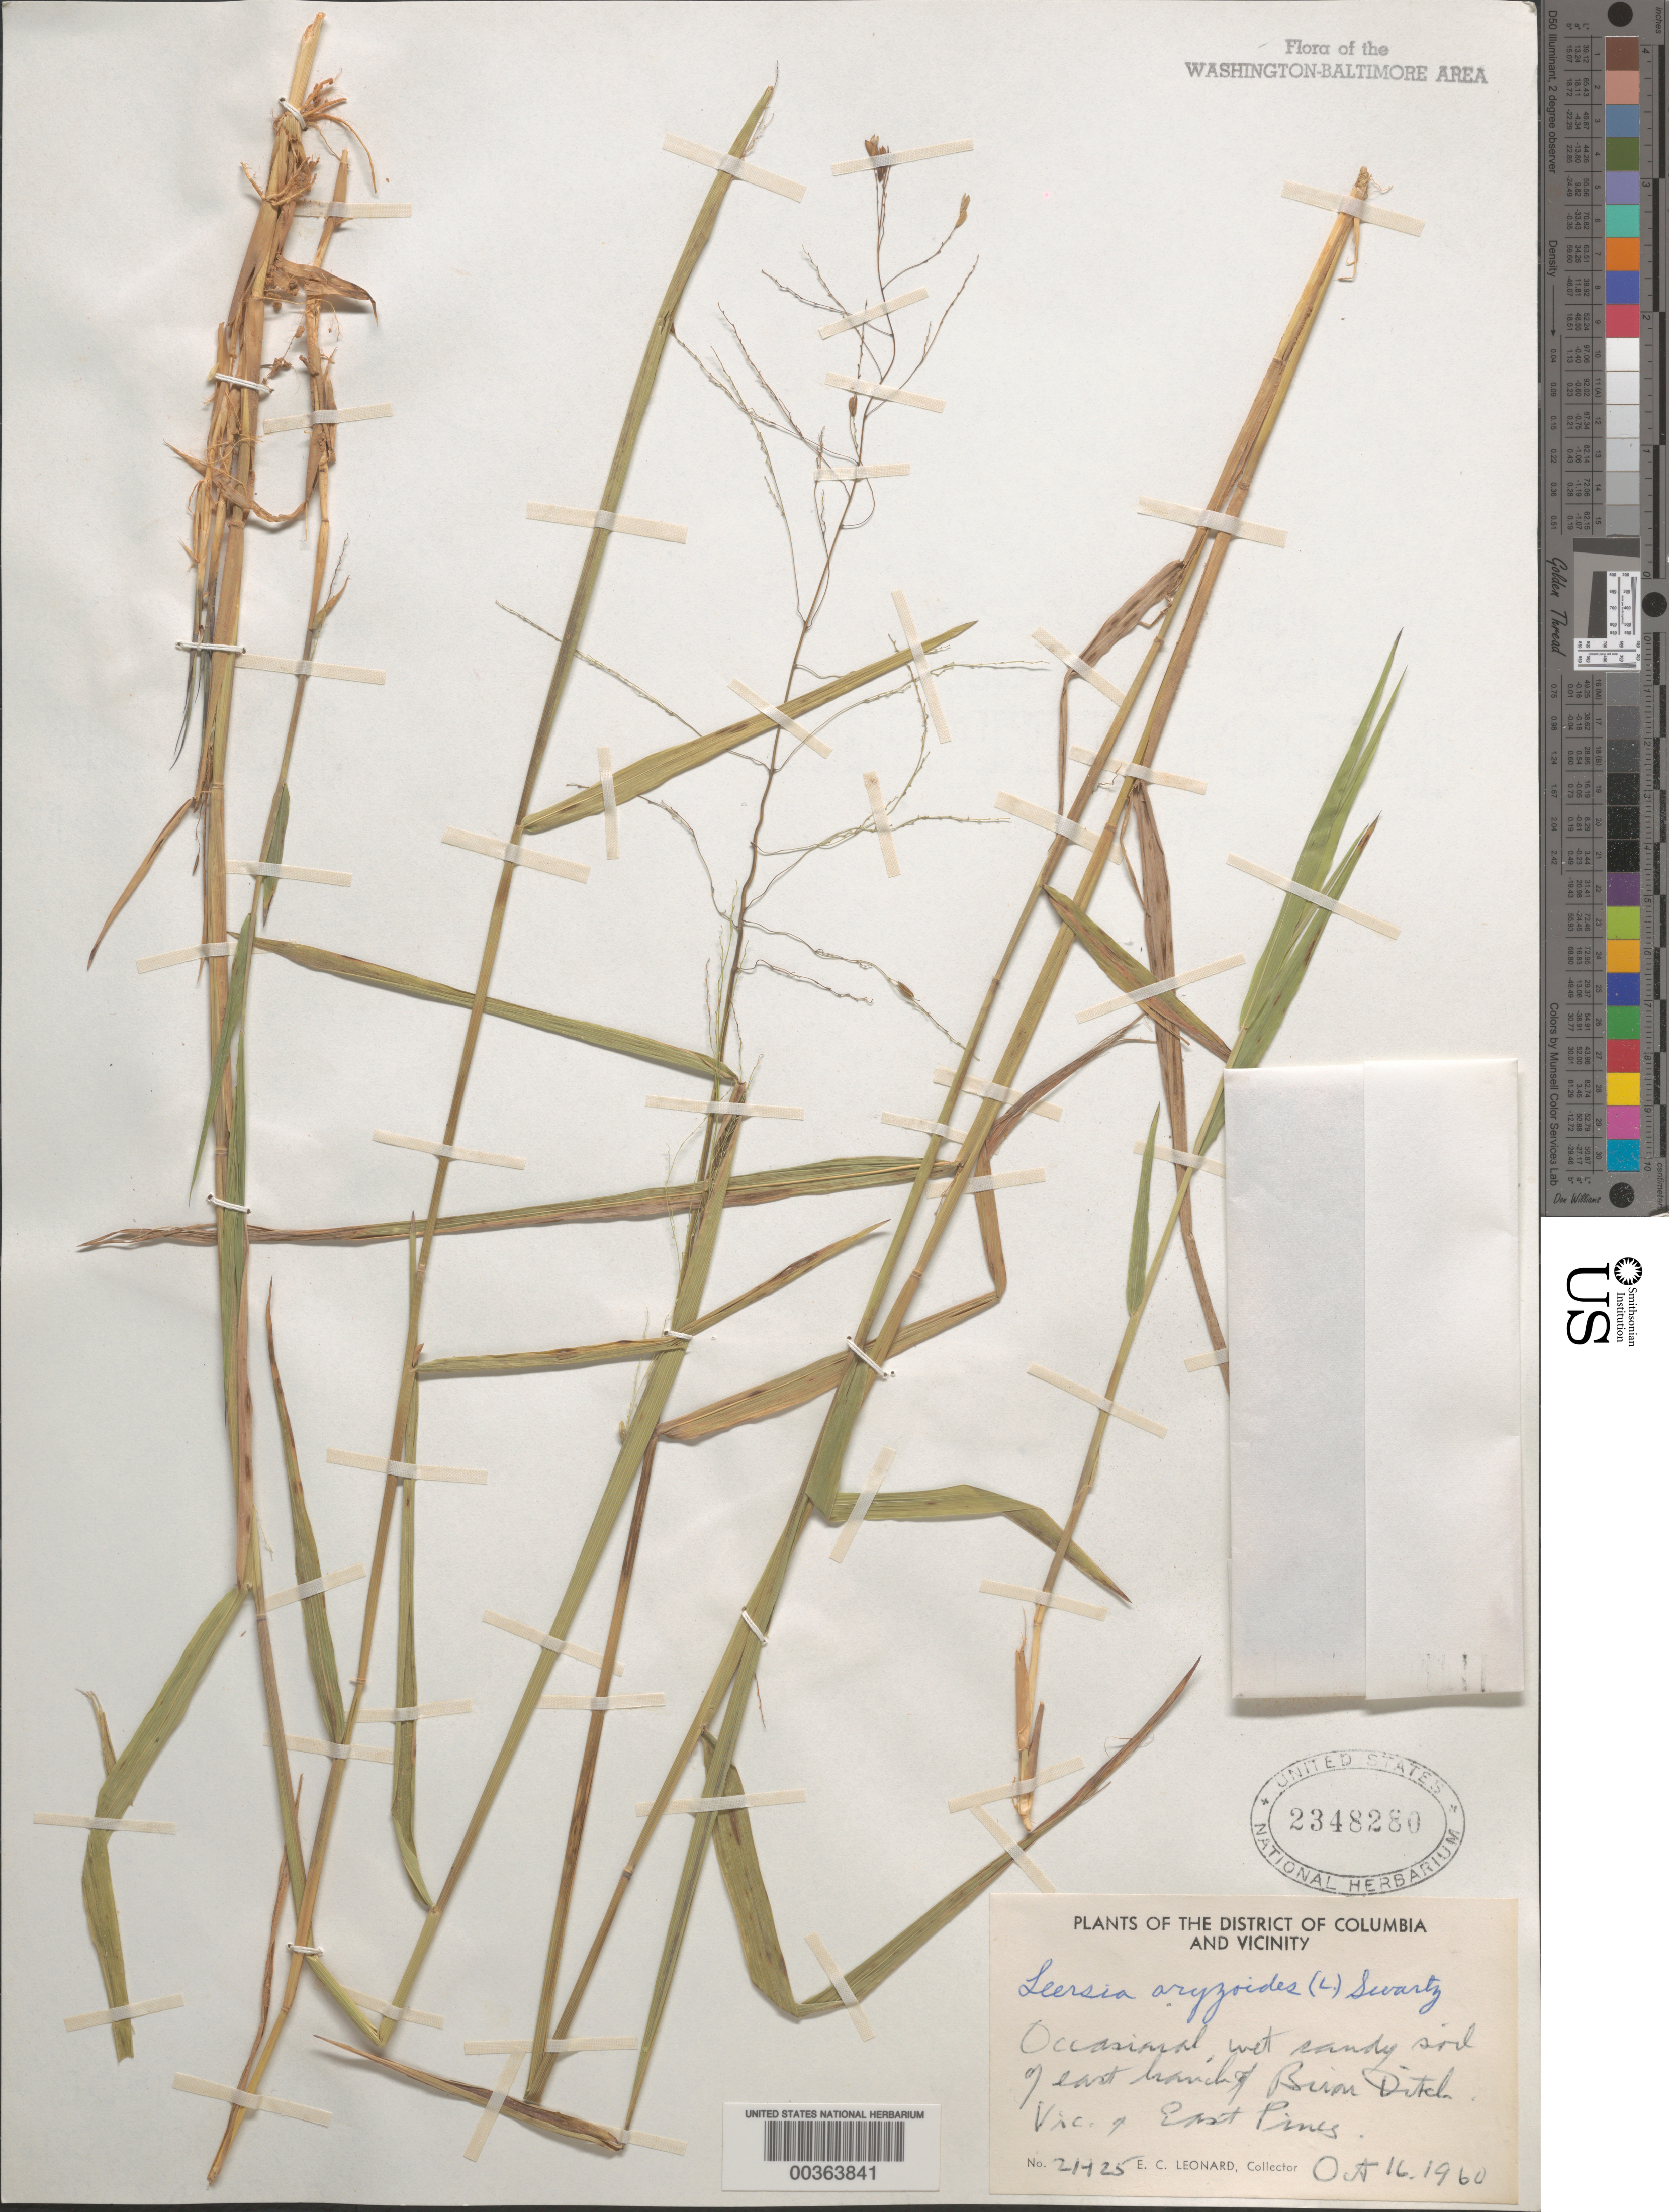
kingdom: Plantae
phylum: Tracheophyta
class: Liliopsida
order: Poales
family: Poaceae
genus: Leersia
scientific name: Leersia oryzoides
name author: (L.) Sw.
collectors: E. C. Leonard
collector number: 21425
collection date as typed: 16 Oct 1960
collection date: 1960-10-16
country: United States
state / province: Maryland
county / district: Prince George's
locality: Briar Ditch, East Pines vicinity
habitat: Wet sandy soil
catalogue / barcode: US 2348280